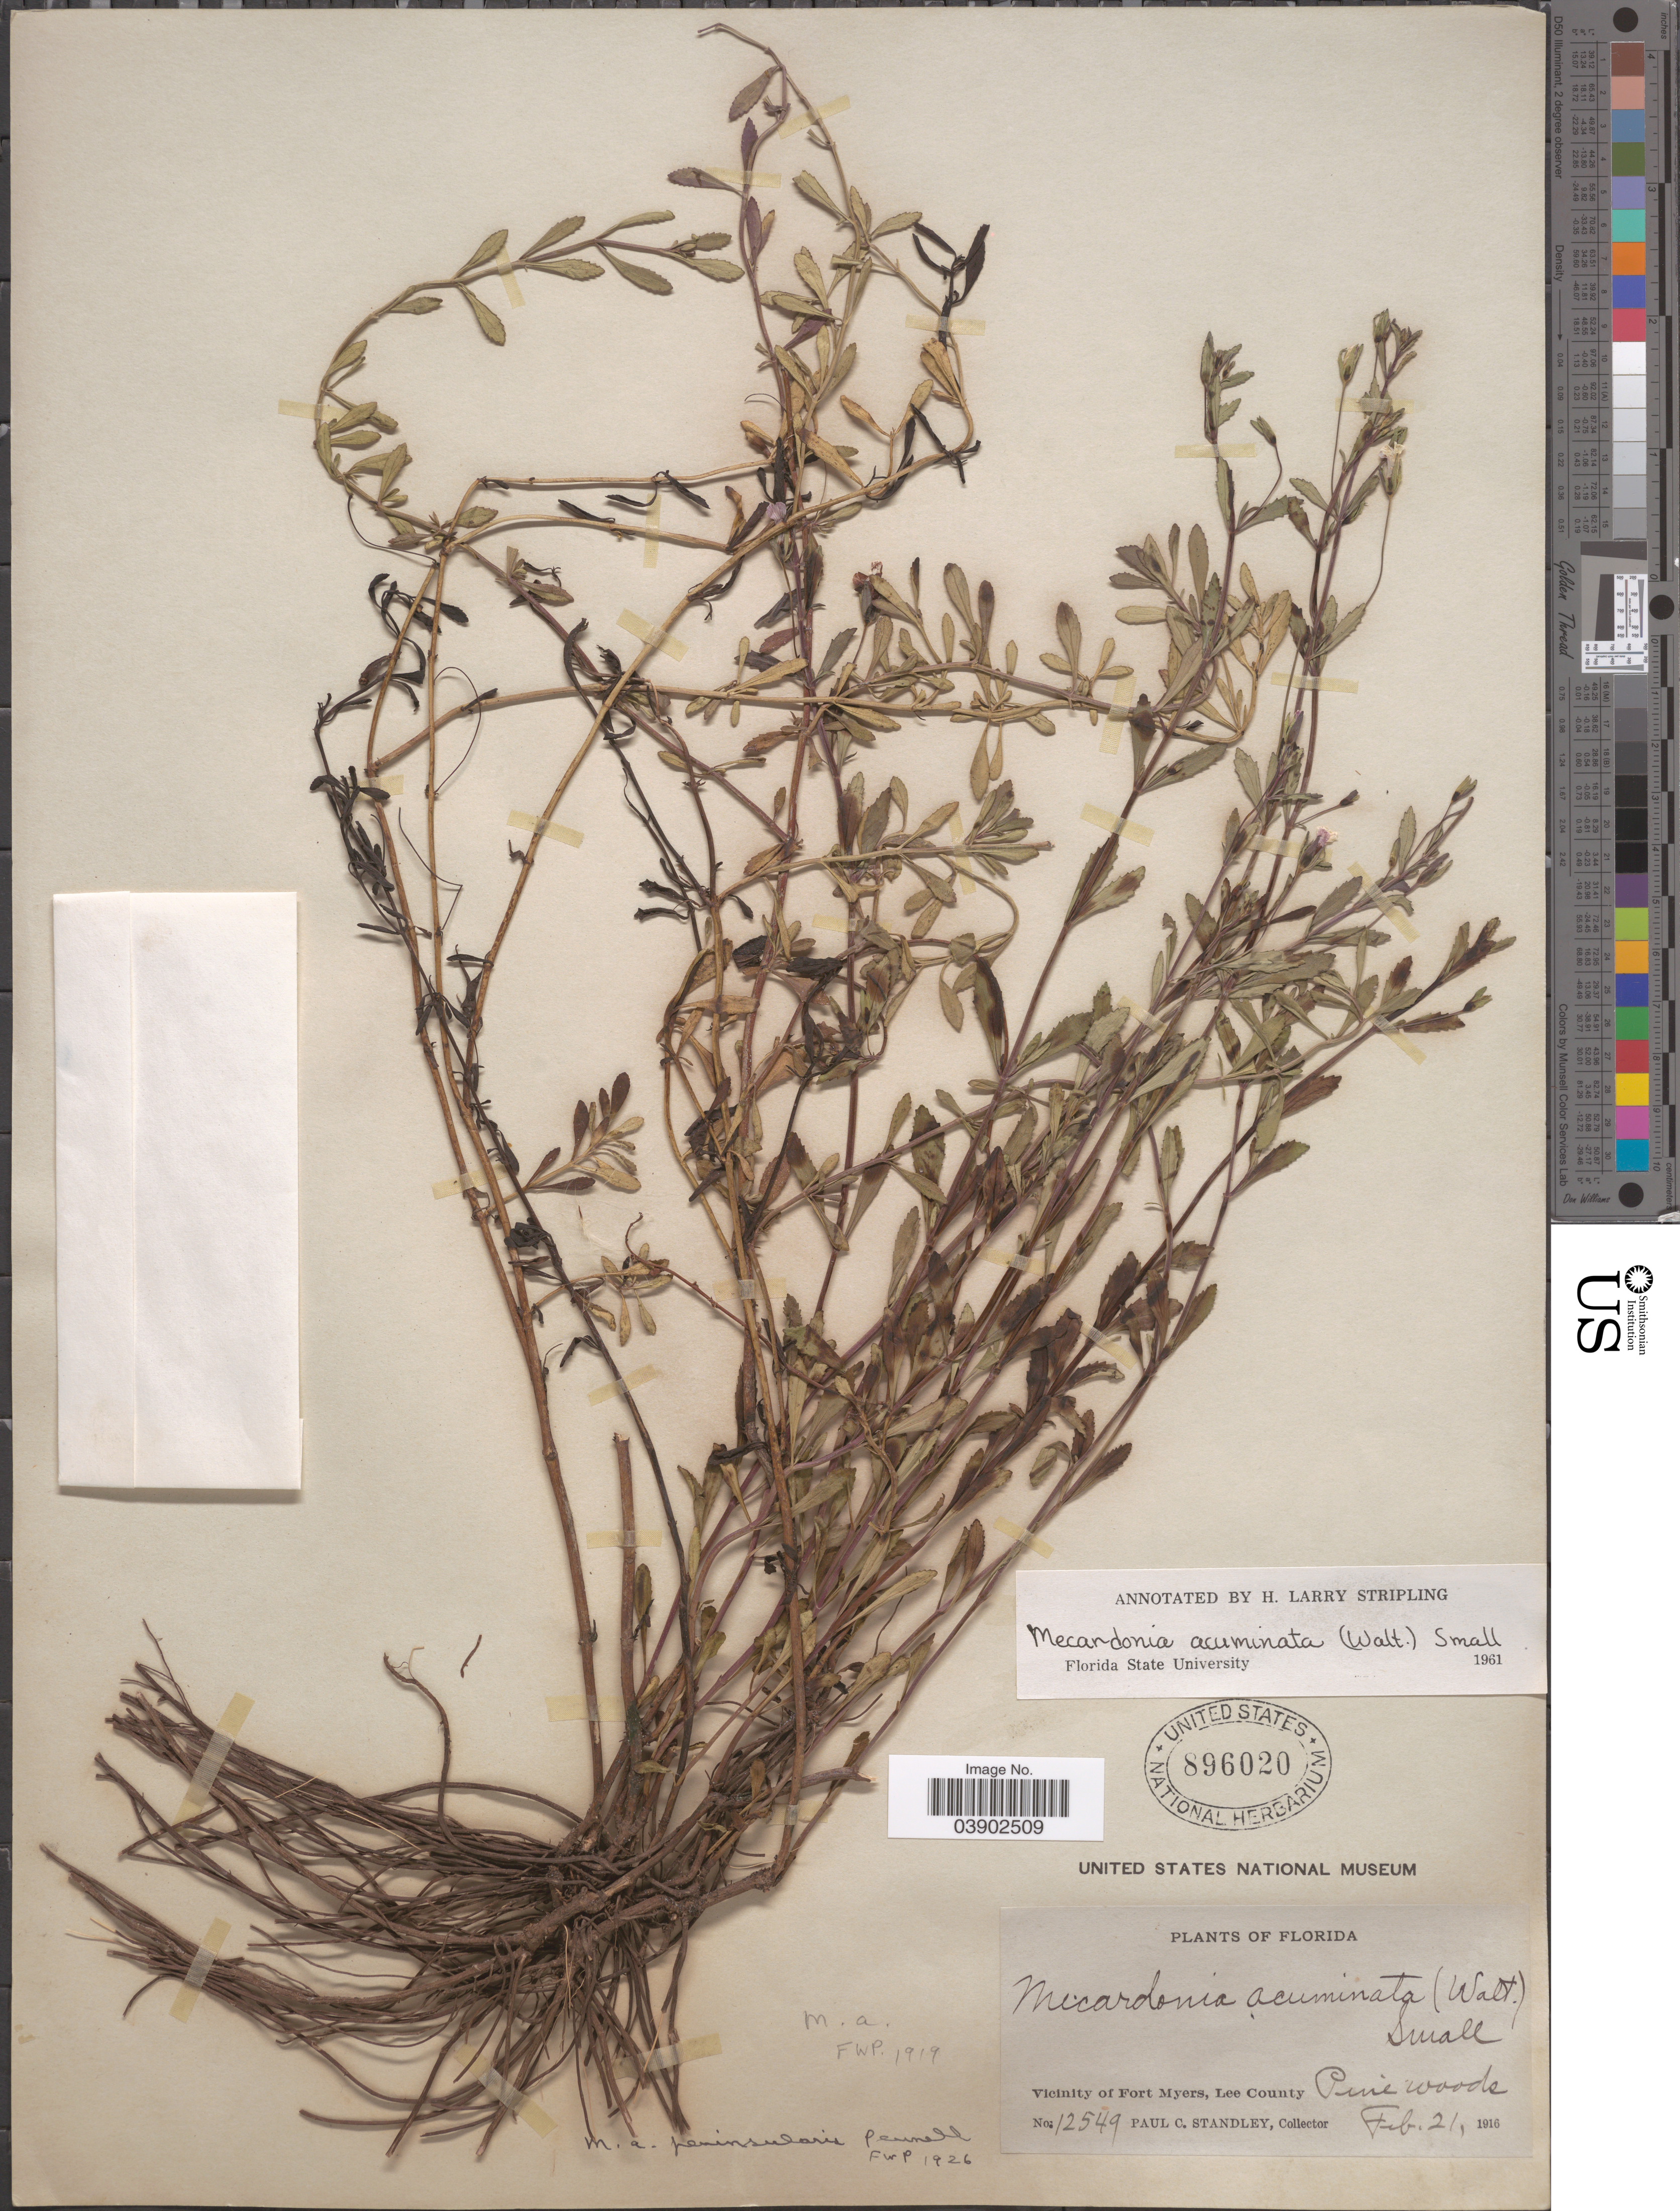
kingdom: Plantae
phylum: Tracheophyta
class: Magnoliopsida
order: Lamiales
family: Plantaginaceae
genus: Mecardonia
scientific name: Mecardonia acuminata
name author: (Walter) Small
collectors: P. C. Standley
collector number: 12549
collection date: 1916-02-21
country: United States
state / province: Florida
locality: Vicinity of Fort Myers, Lee County.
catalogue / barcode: US 896020